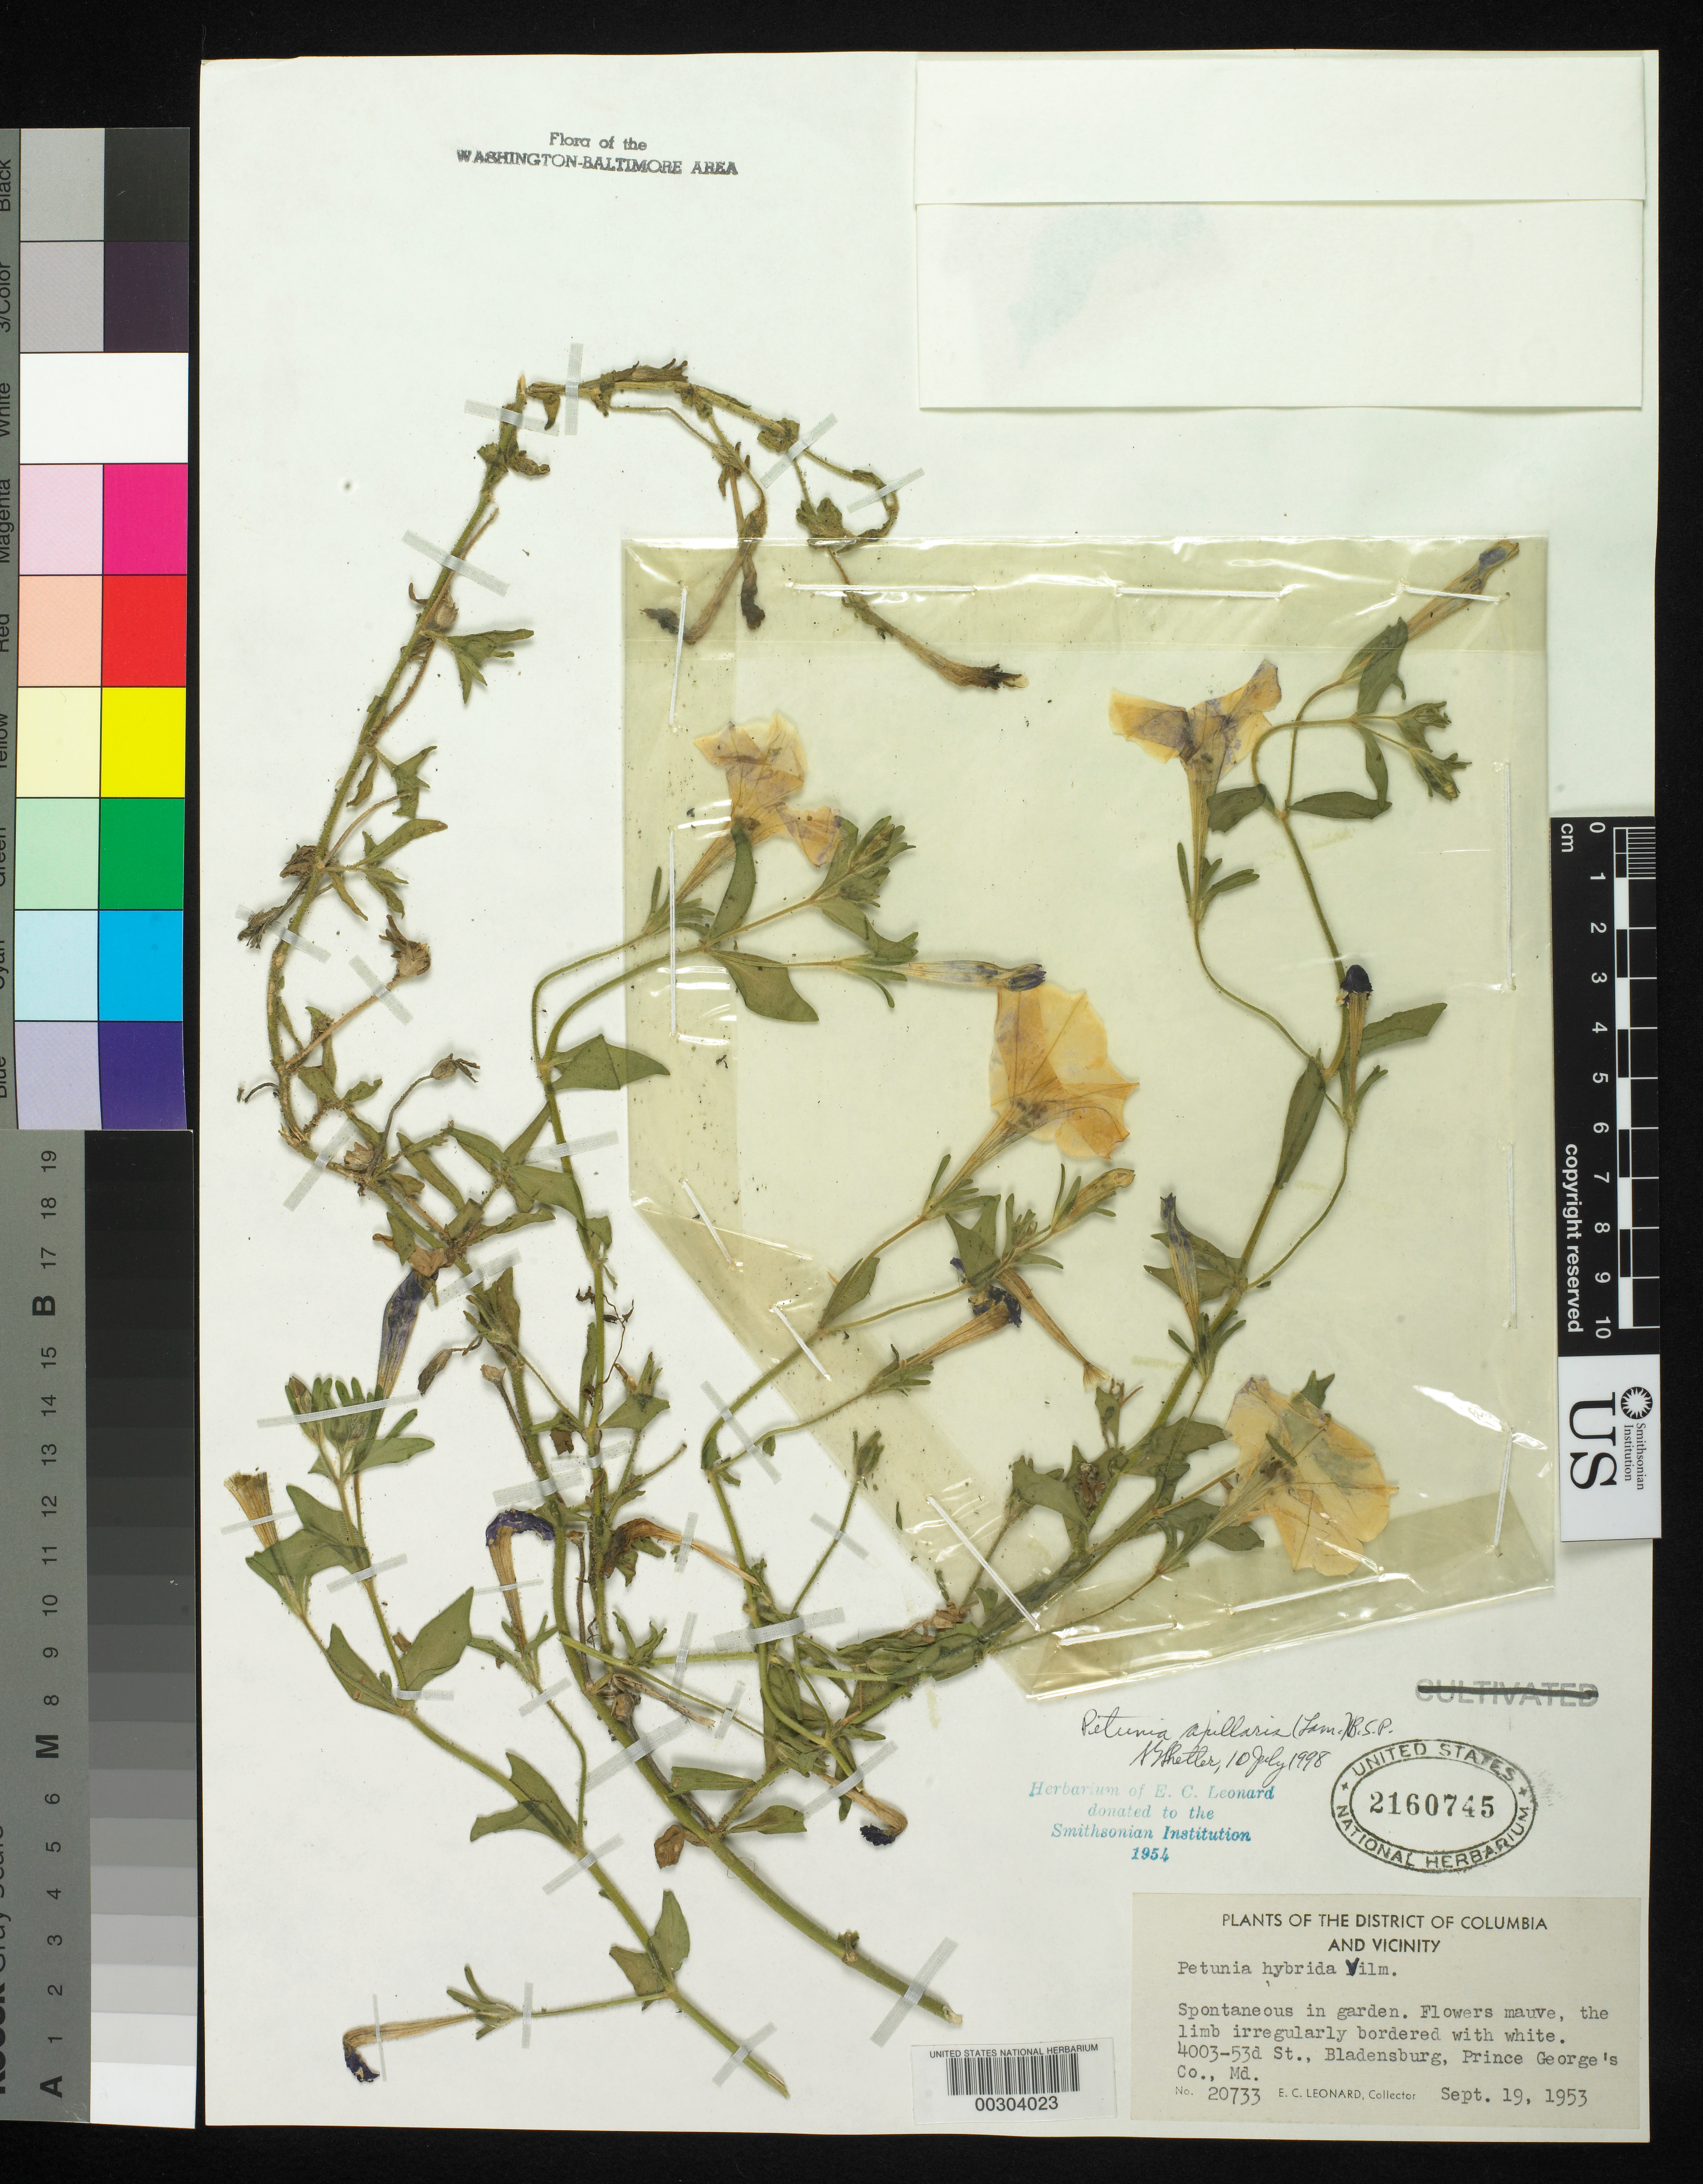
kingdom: Plantae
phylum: Tracheophyta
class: Magnoliopsida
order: Solanales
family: Solanaceae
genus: Petunia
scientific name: Petunia atkinsiana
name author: (Hook.) D. Don ex W.H. Baxter in Loudon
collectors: E. C. Leonard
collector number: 20733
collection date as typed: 19 Sep 1953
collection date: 1953-09-19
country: United States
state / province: Maryland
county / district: Prince George's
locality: Bladensburg, 4003 53 St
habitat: Garden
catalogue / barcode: US 2160745